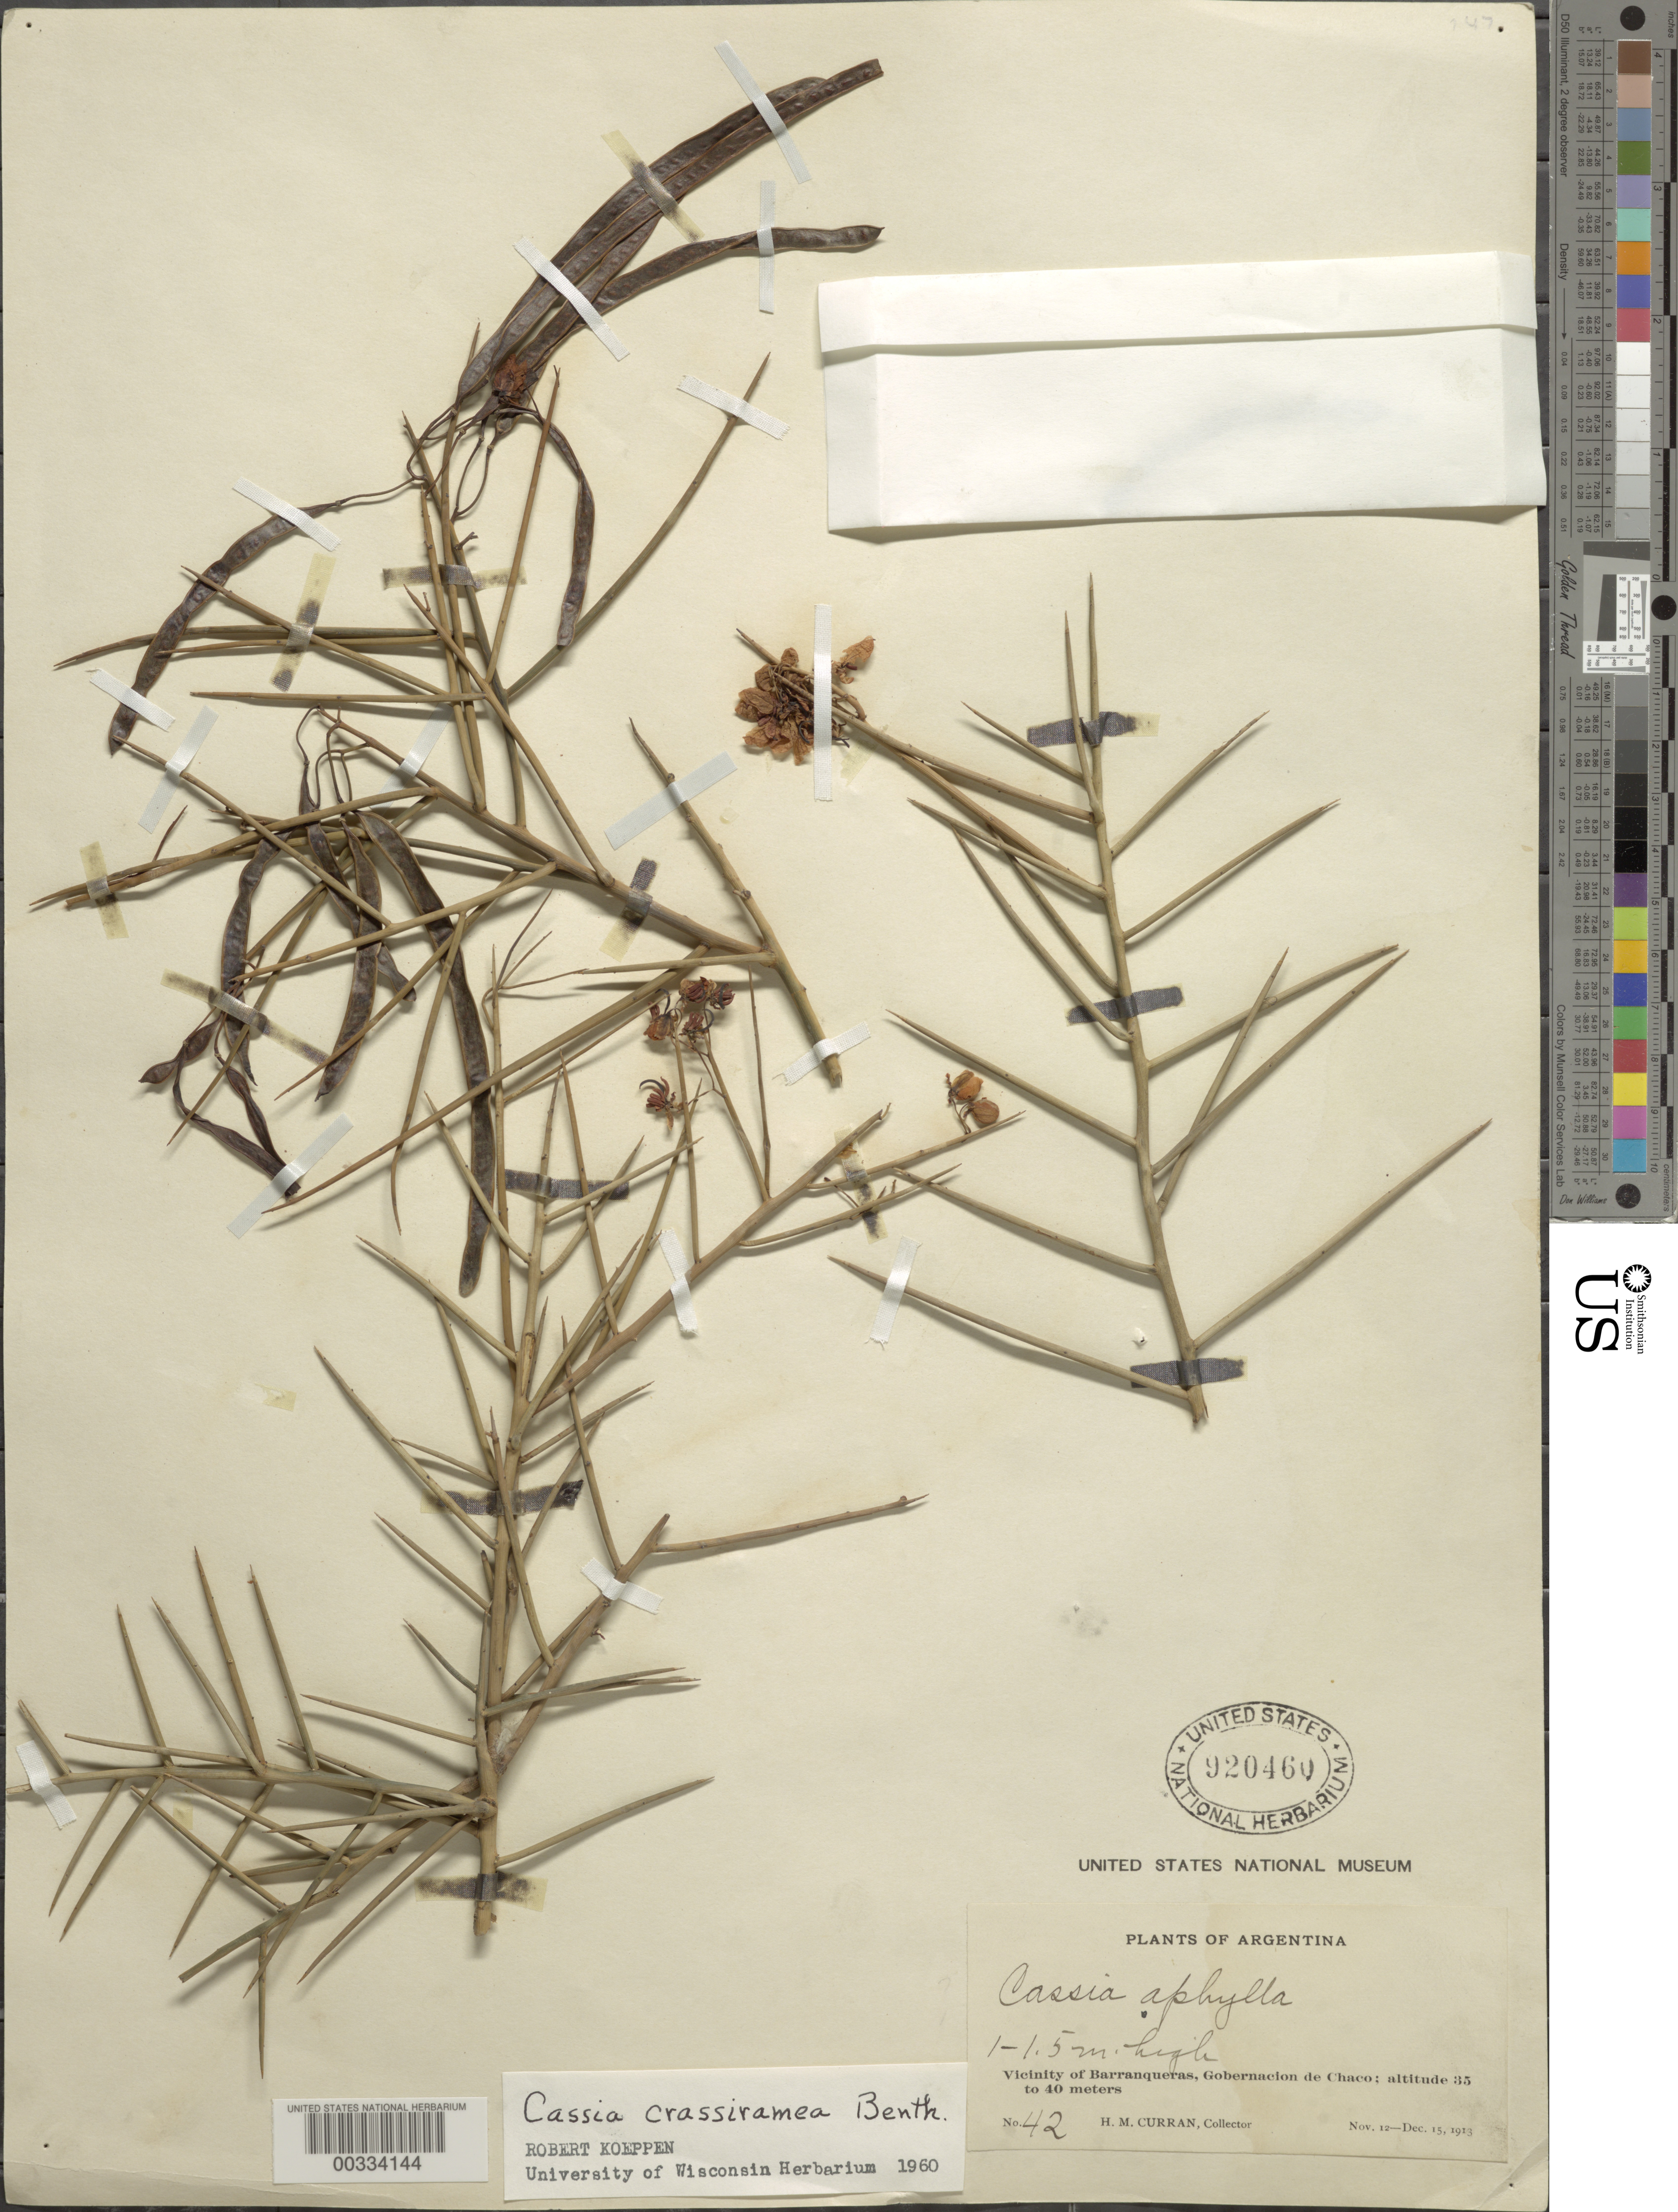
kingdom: Plantae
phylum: Tracheophyta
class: Magnoliopsida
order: Fabales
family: Fabaceae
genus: Senna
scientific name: Senna crassiramea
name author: (Benth.) H.S. Irwin & Barneby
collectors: H. M. Curran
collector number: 42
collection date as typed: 12 Nov 1913 to 15 Dec 1913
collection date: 1913-11-12/1913-12-15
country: Argentina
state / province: Chaco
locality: Vicinity of Barranqueras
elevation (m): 35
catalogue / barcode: US 920460